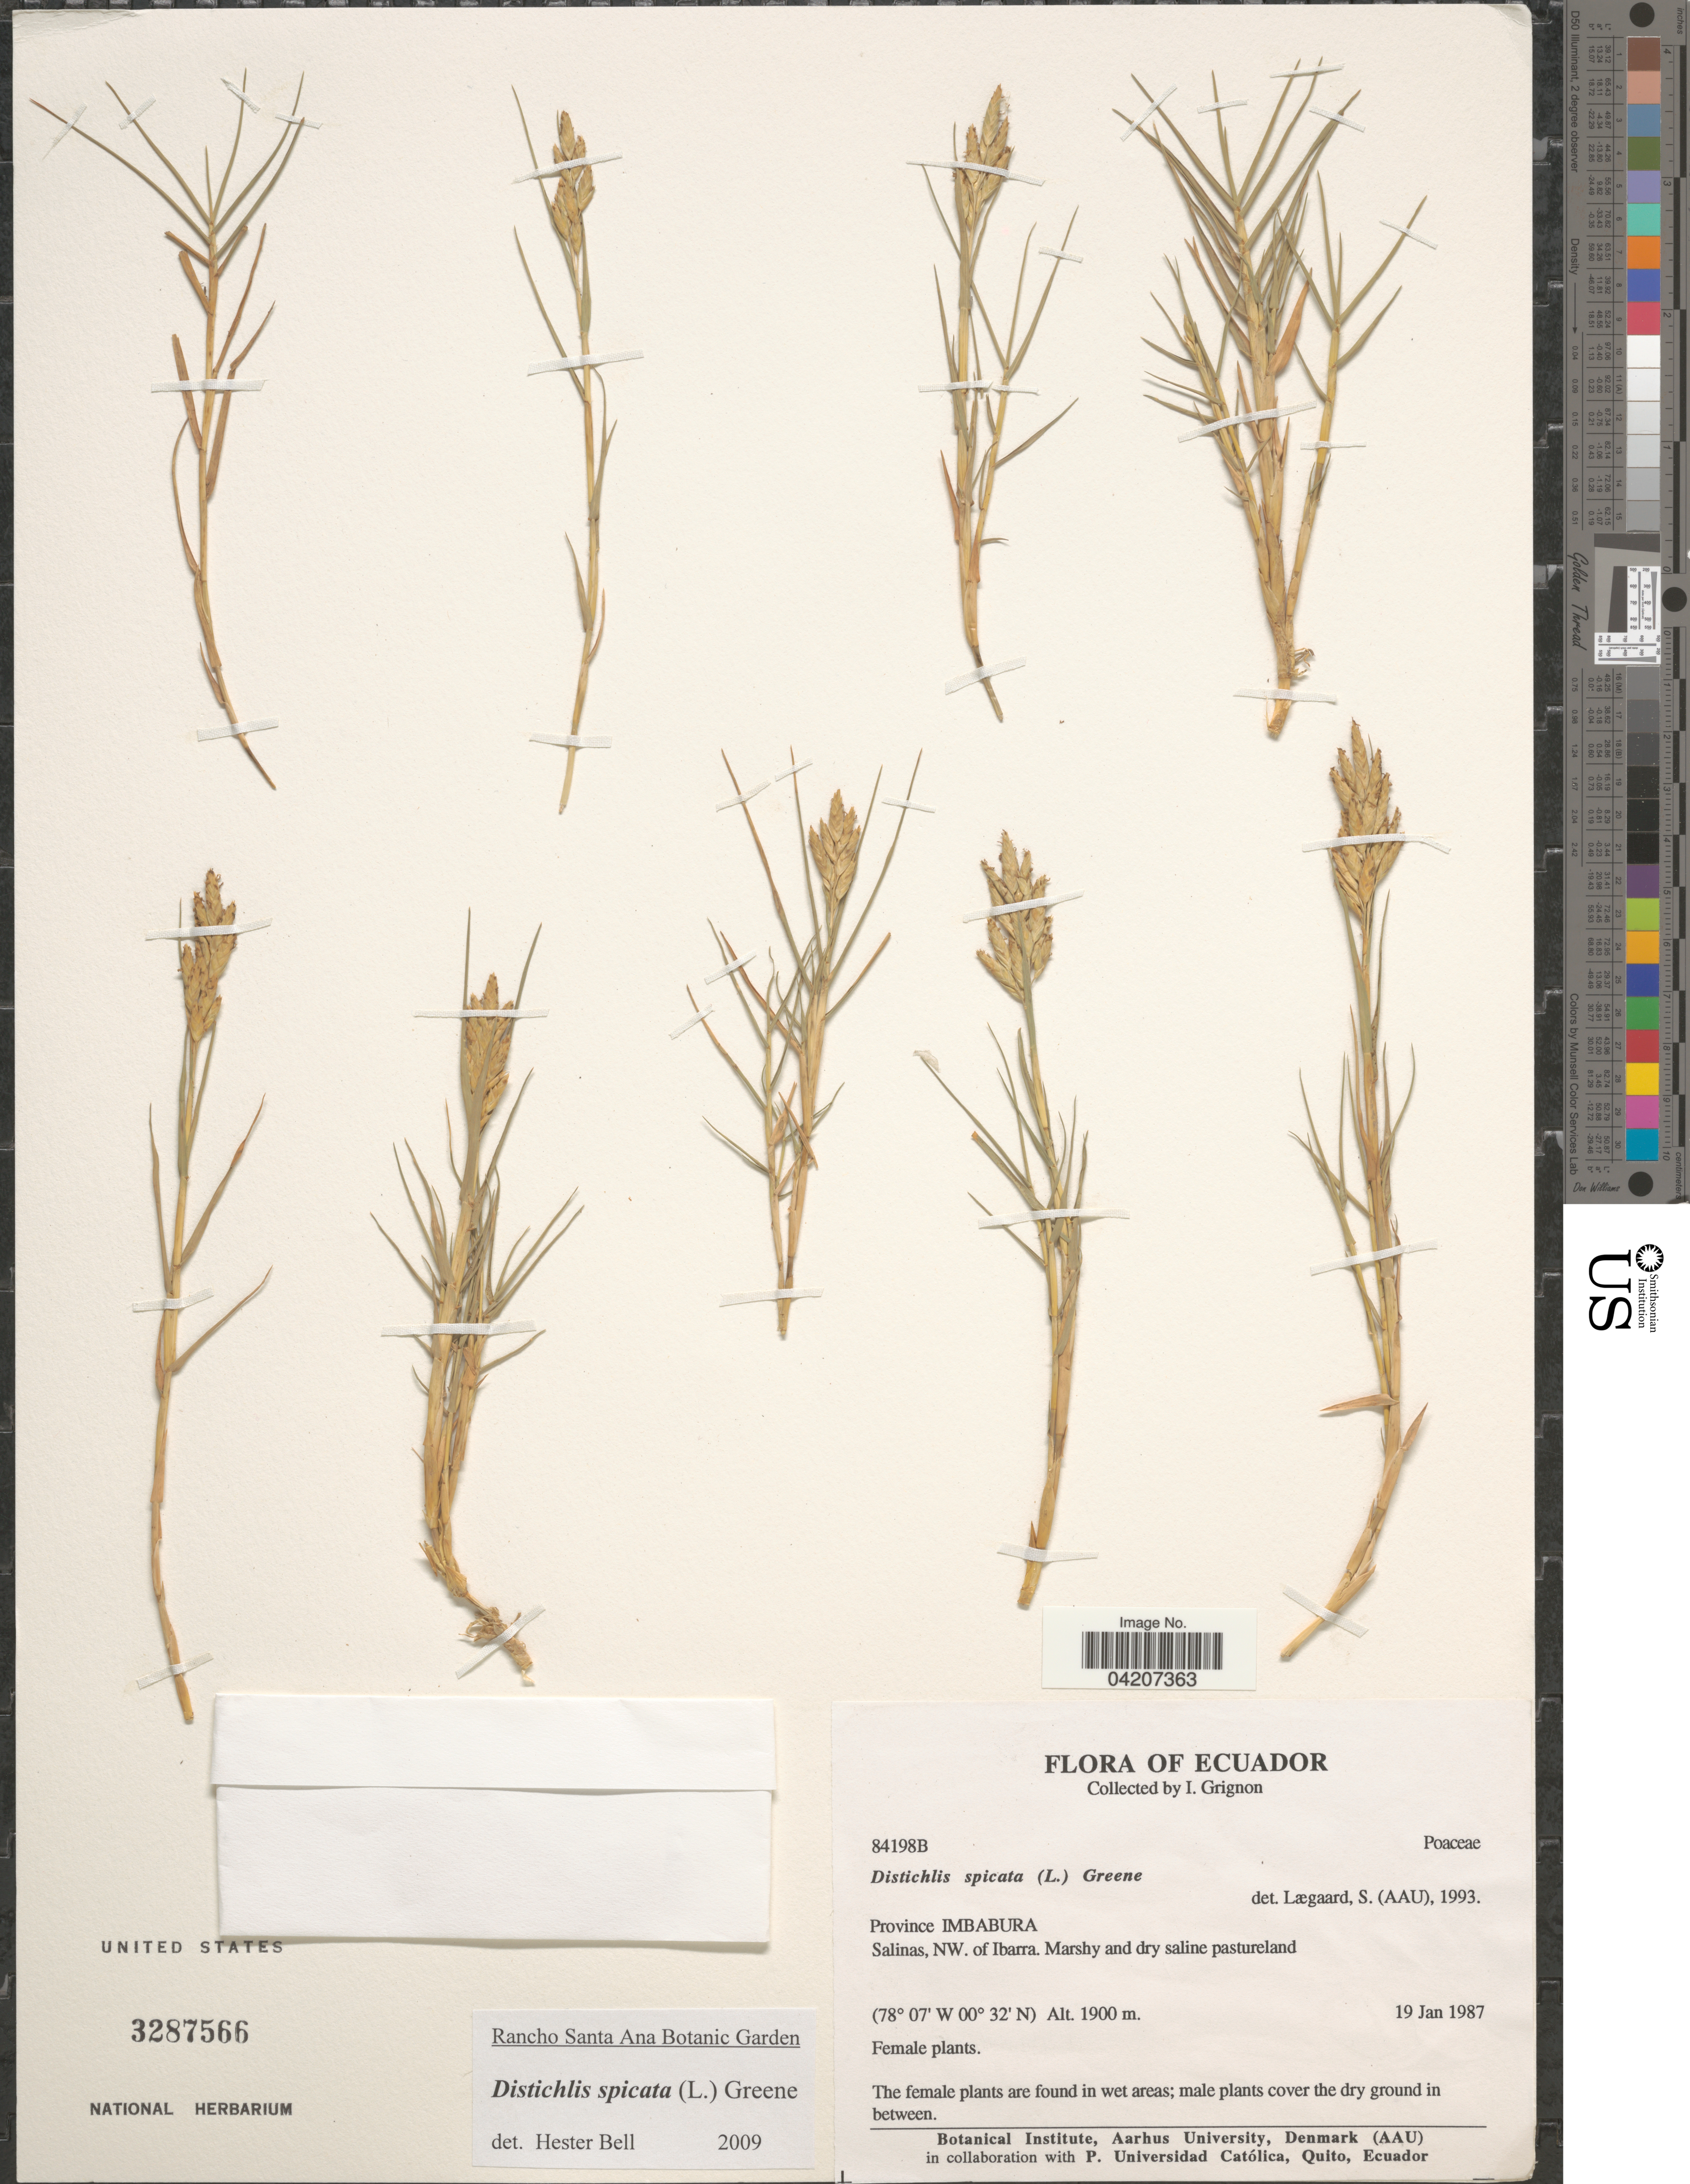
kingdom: Plantae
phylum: Tracheophyta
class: Liliopsida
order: Poales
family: Poaceae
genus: Distichlis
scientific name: Distichlis spicata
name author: (L.) Greene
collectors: I. Grignon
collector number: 84198B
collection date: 1987-01-19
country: Ecuador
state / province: Imbabura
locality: Salinas, NW. of Ibarra.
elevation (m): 1900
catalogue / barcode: US 3287566